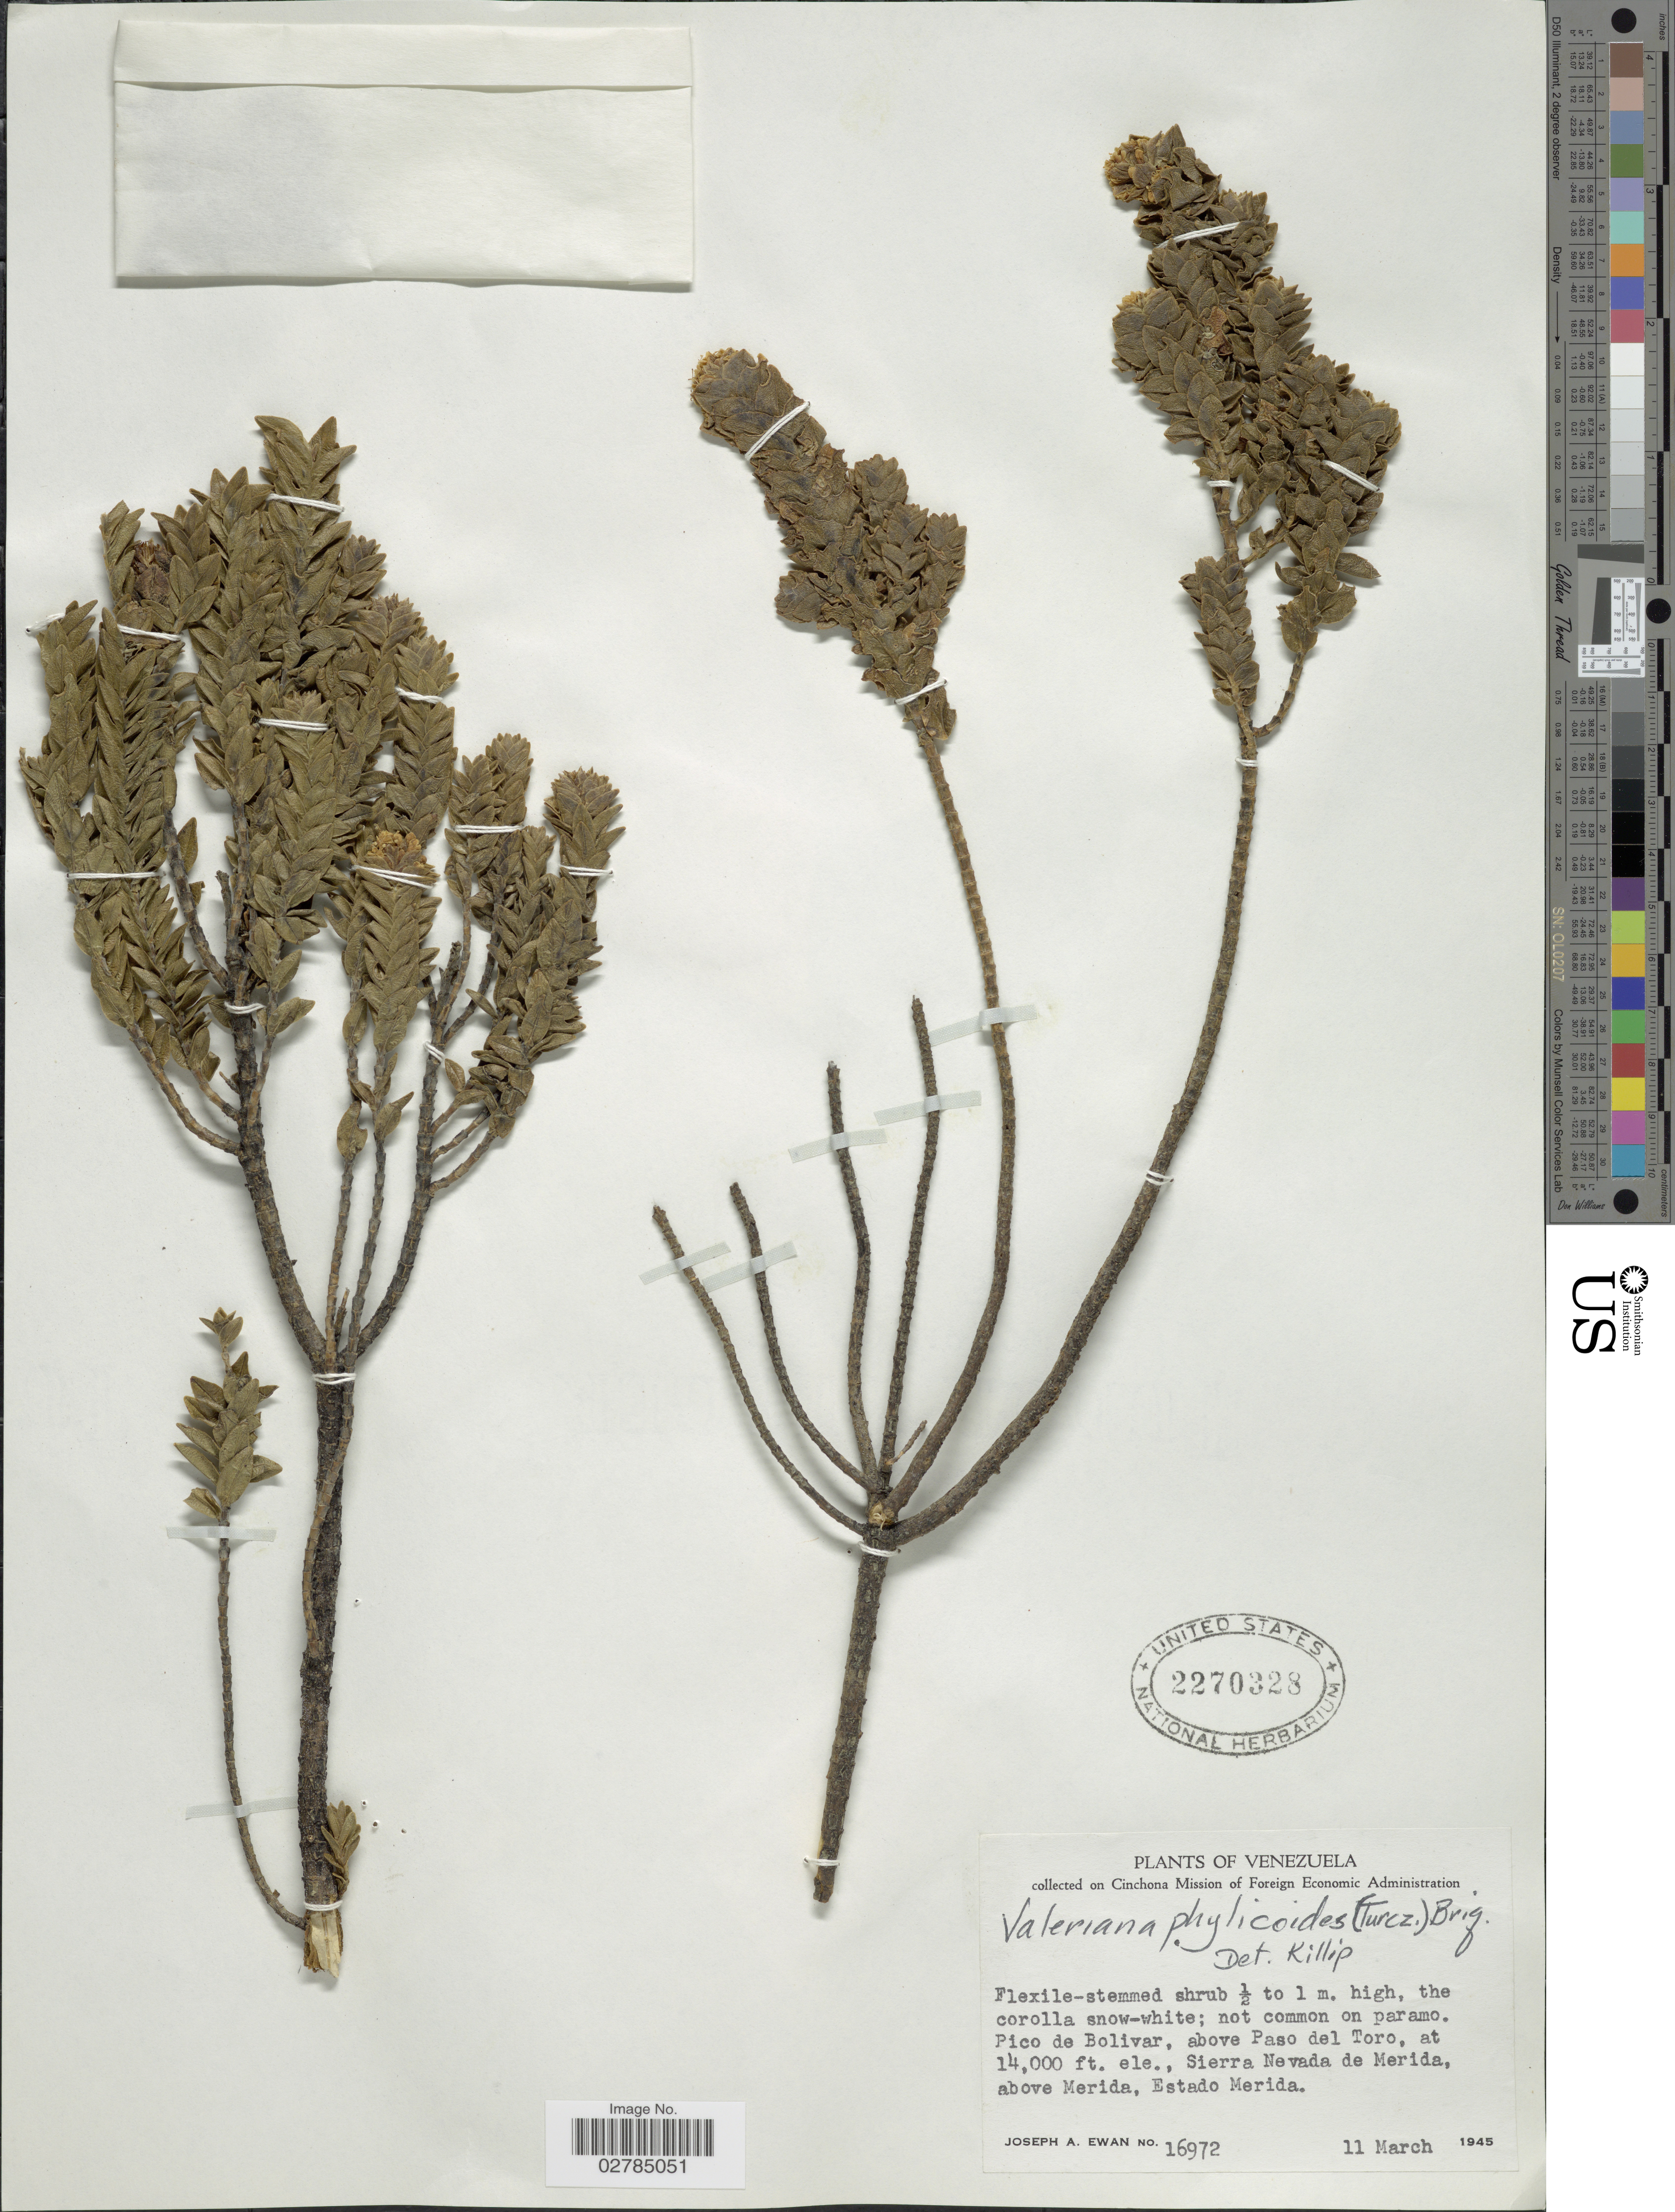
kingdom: Plantae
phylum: Tracheophyta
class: Magnoliopsida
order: Dipsacales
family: Caprifoliaceae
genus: Valeriana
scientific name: Valeriana phylicoides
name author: (Turcz.) Briq.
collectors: J. A. Ewan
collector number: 16972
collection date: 1945-03-11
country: Venezuela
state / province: Mérida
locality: Pico de Bolivar, above Paso del Toro, Sierra Nevada de Merida, above Merida.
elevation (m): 4267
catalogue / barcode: US 2270328